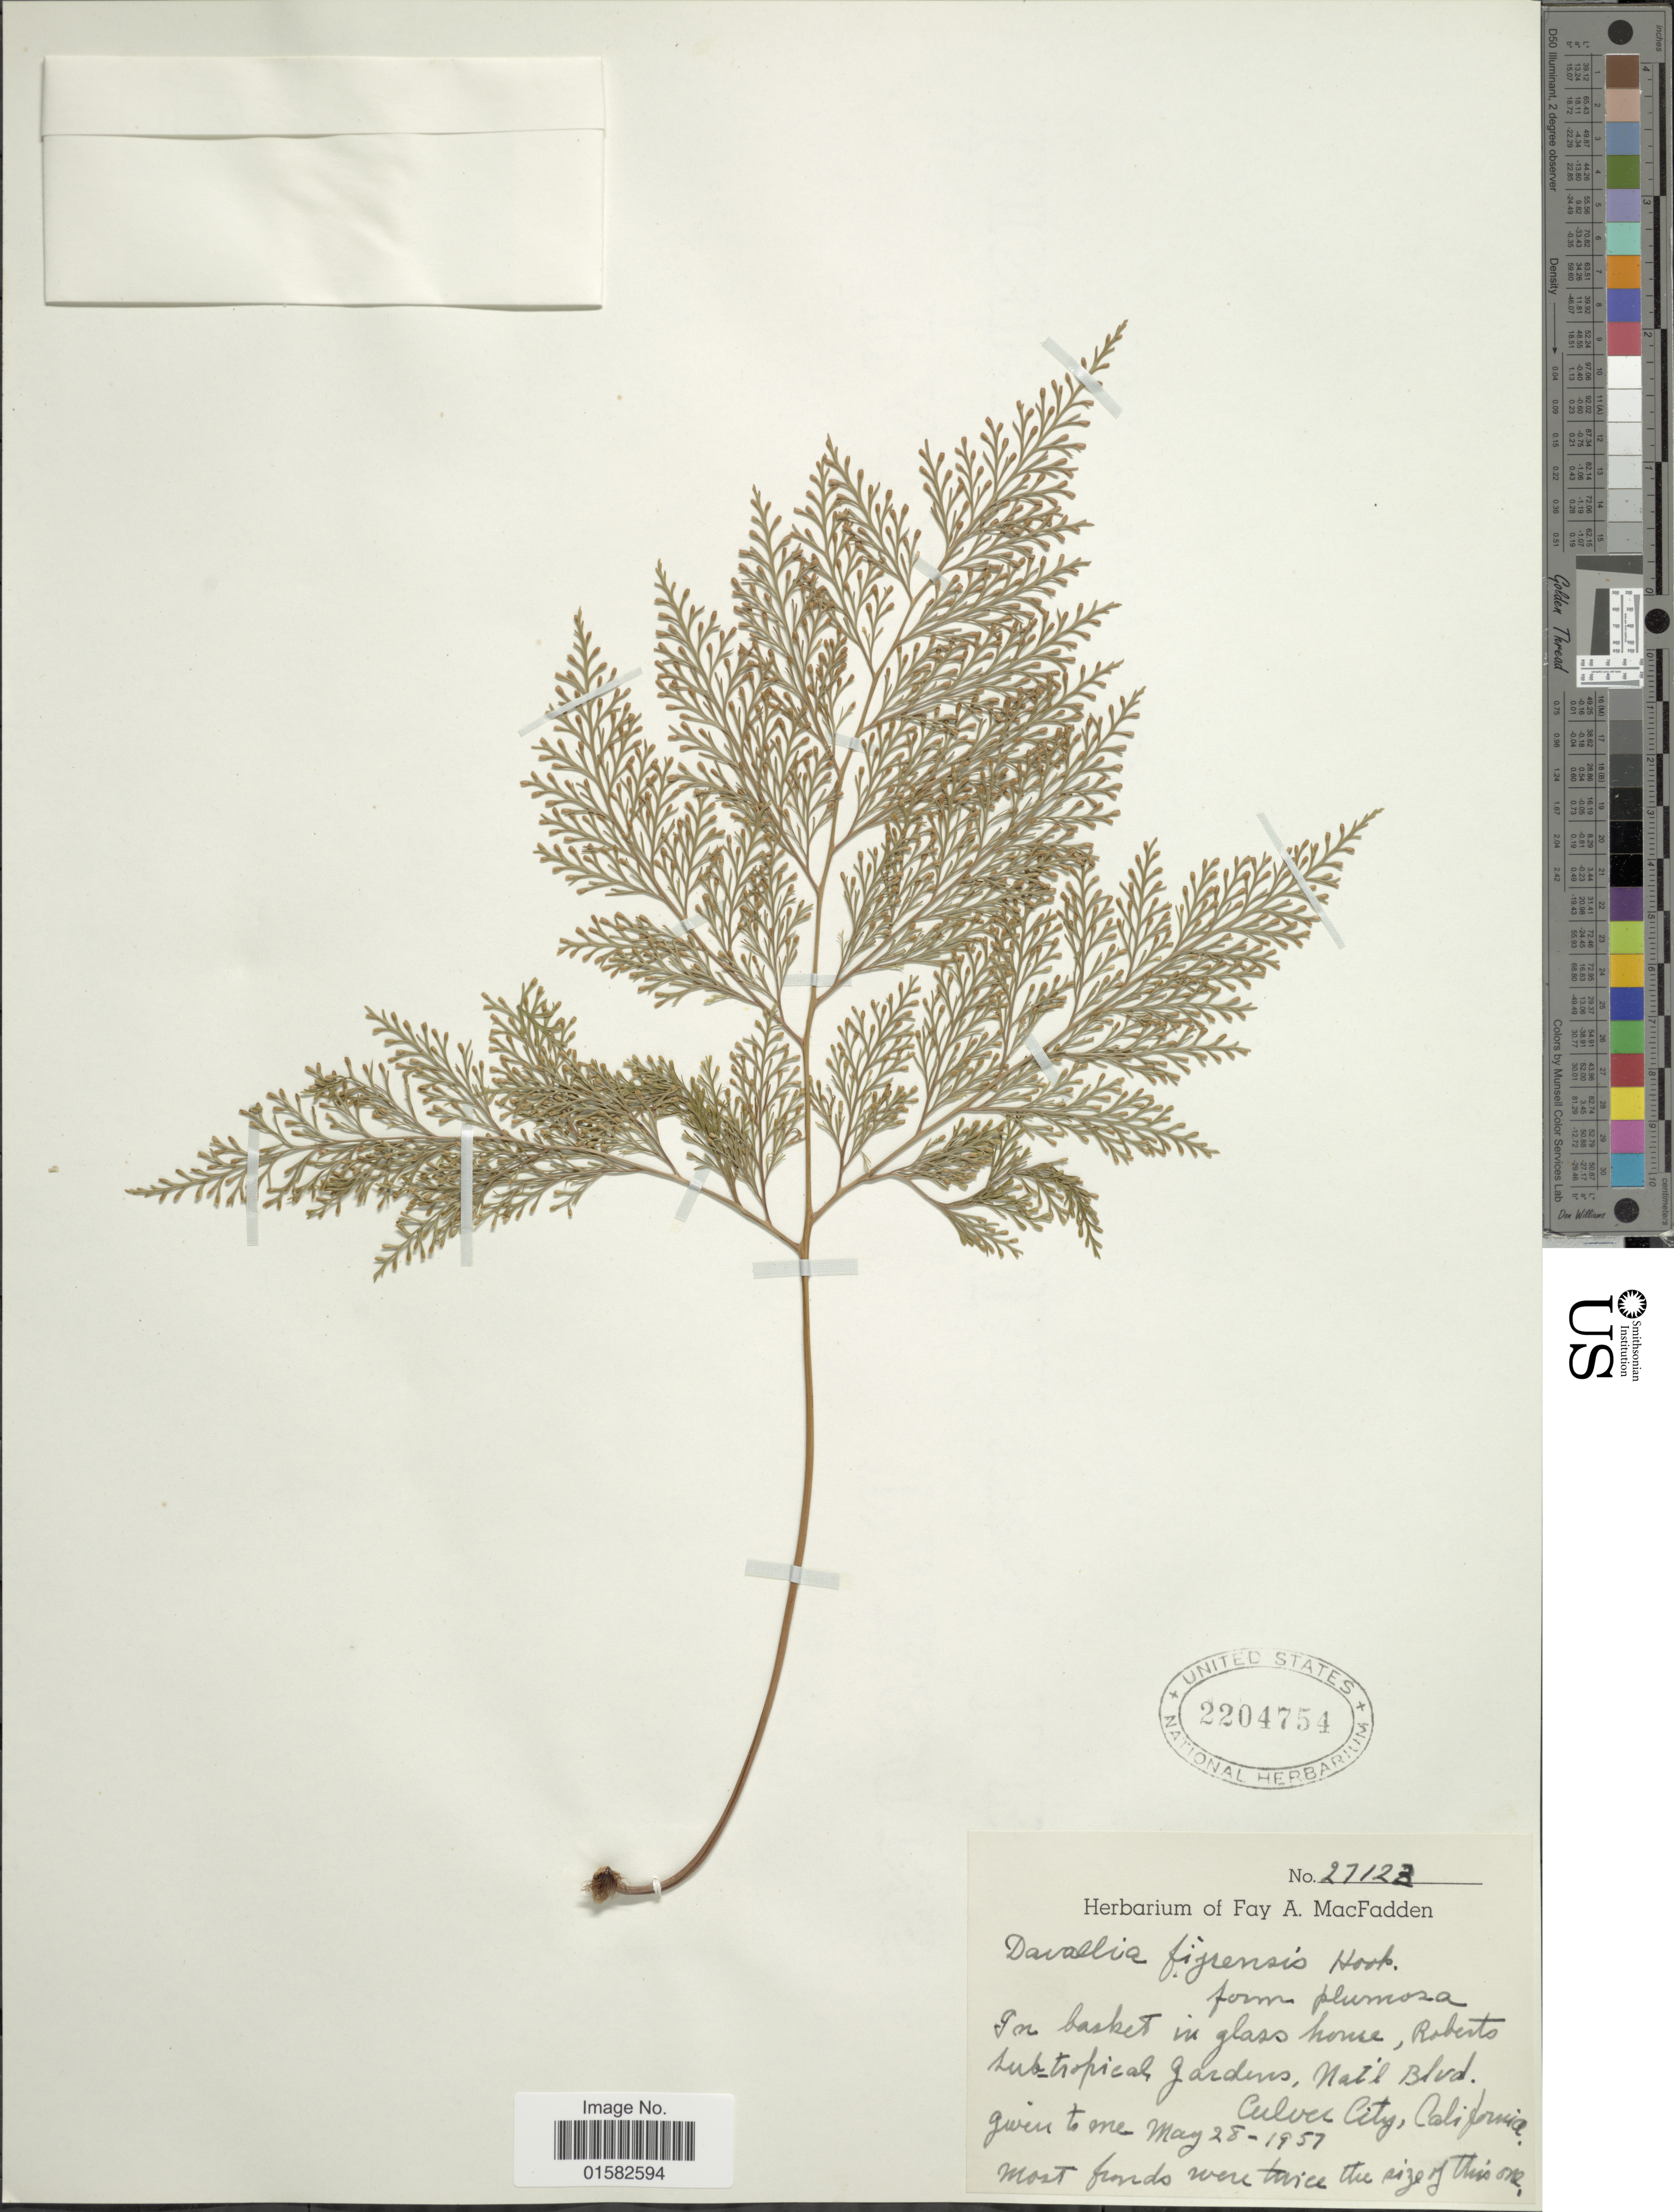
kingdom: Plantae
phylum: Tracheophyta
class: Polypodiopsida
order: Polypodiales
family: Davalliaceae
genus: Davallia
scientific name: Davallia fejeensis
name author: Hook.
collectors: ex herb. Fay A. MacFadden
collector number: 27123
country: United States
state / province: California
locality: In basket in glass house, Roberts subtropical Gardens, Nat'l Blvd. Culver City.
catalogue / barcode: US 2204754